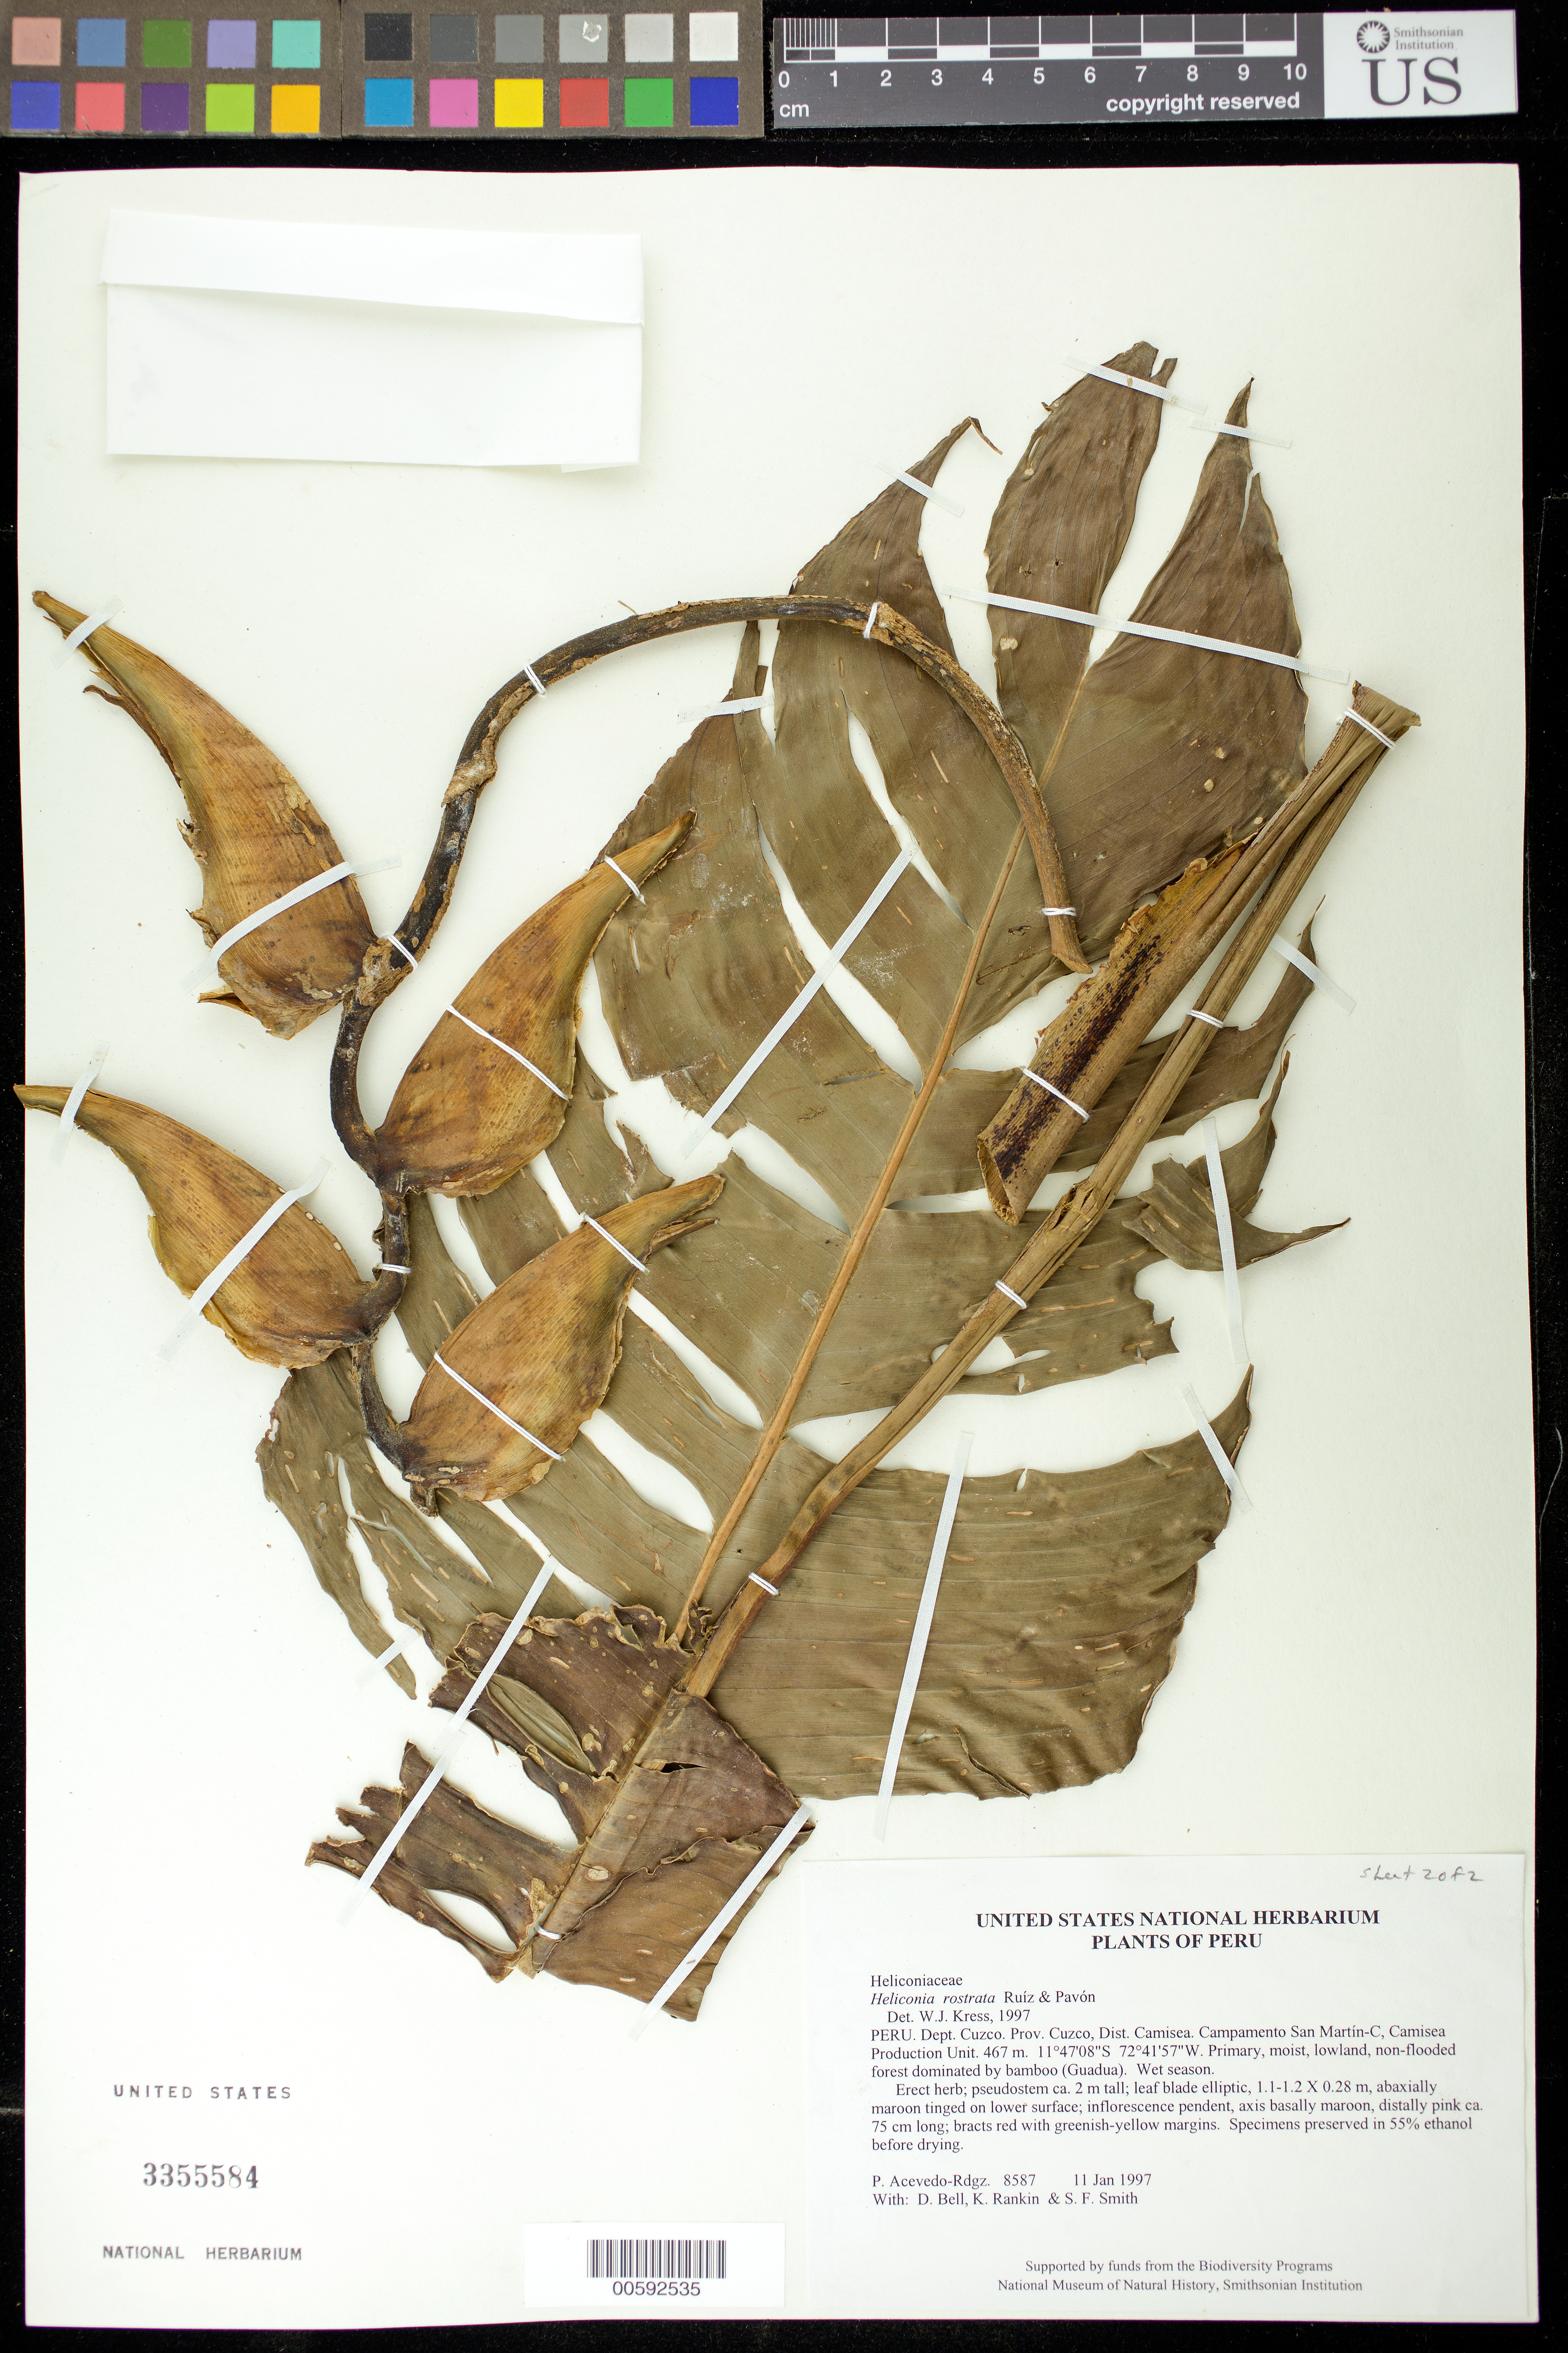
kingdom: Plantae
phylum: Tracheophyta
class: Liliopsida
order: Zingiberales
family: Heliconiaceae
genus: Heliconia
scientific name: Heliconia rostrata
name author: Ruiz & Pav.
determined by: Kress, W. J., (US), Smithsonian Institution - National Museum of Natural History (UNITED STATES)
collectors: P. Acevedo-Rodr., D. A. Bell, K. B. Rankin & S.F. Smith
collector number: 8587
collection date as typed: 11 Jan 1997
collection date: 1997-01-11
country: Peru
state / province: Cusco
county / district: Cusco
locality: Districto Camisea, Campamento San Martín-C, Camisea Production Unit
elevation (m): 467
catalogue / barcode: US 3355584